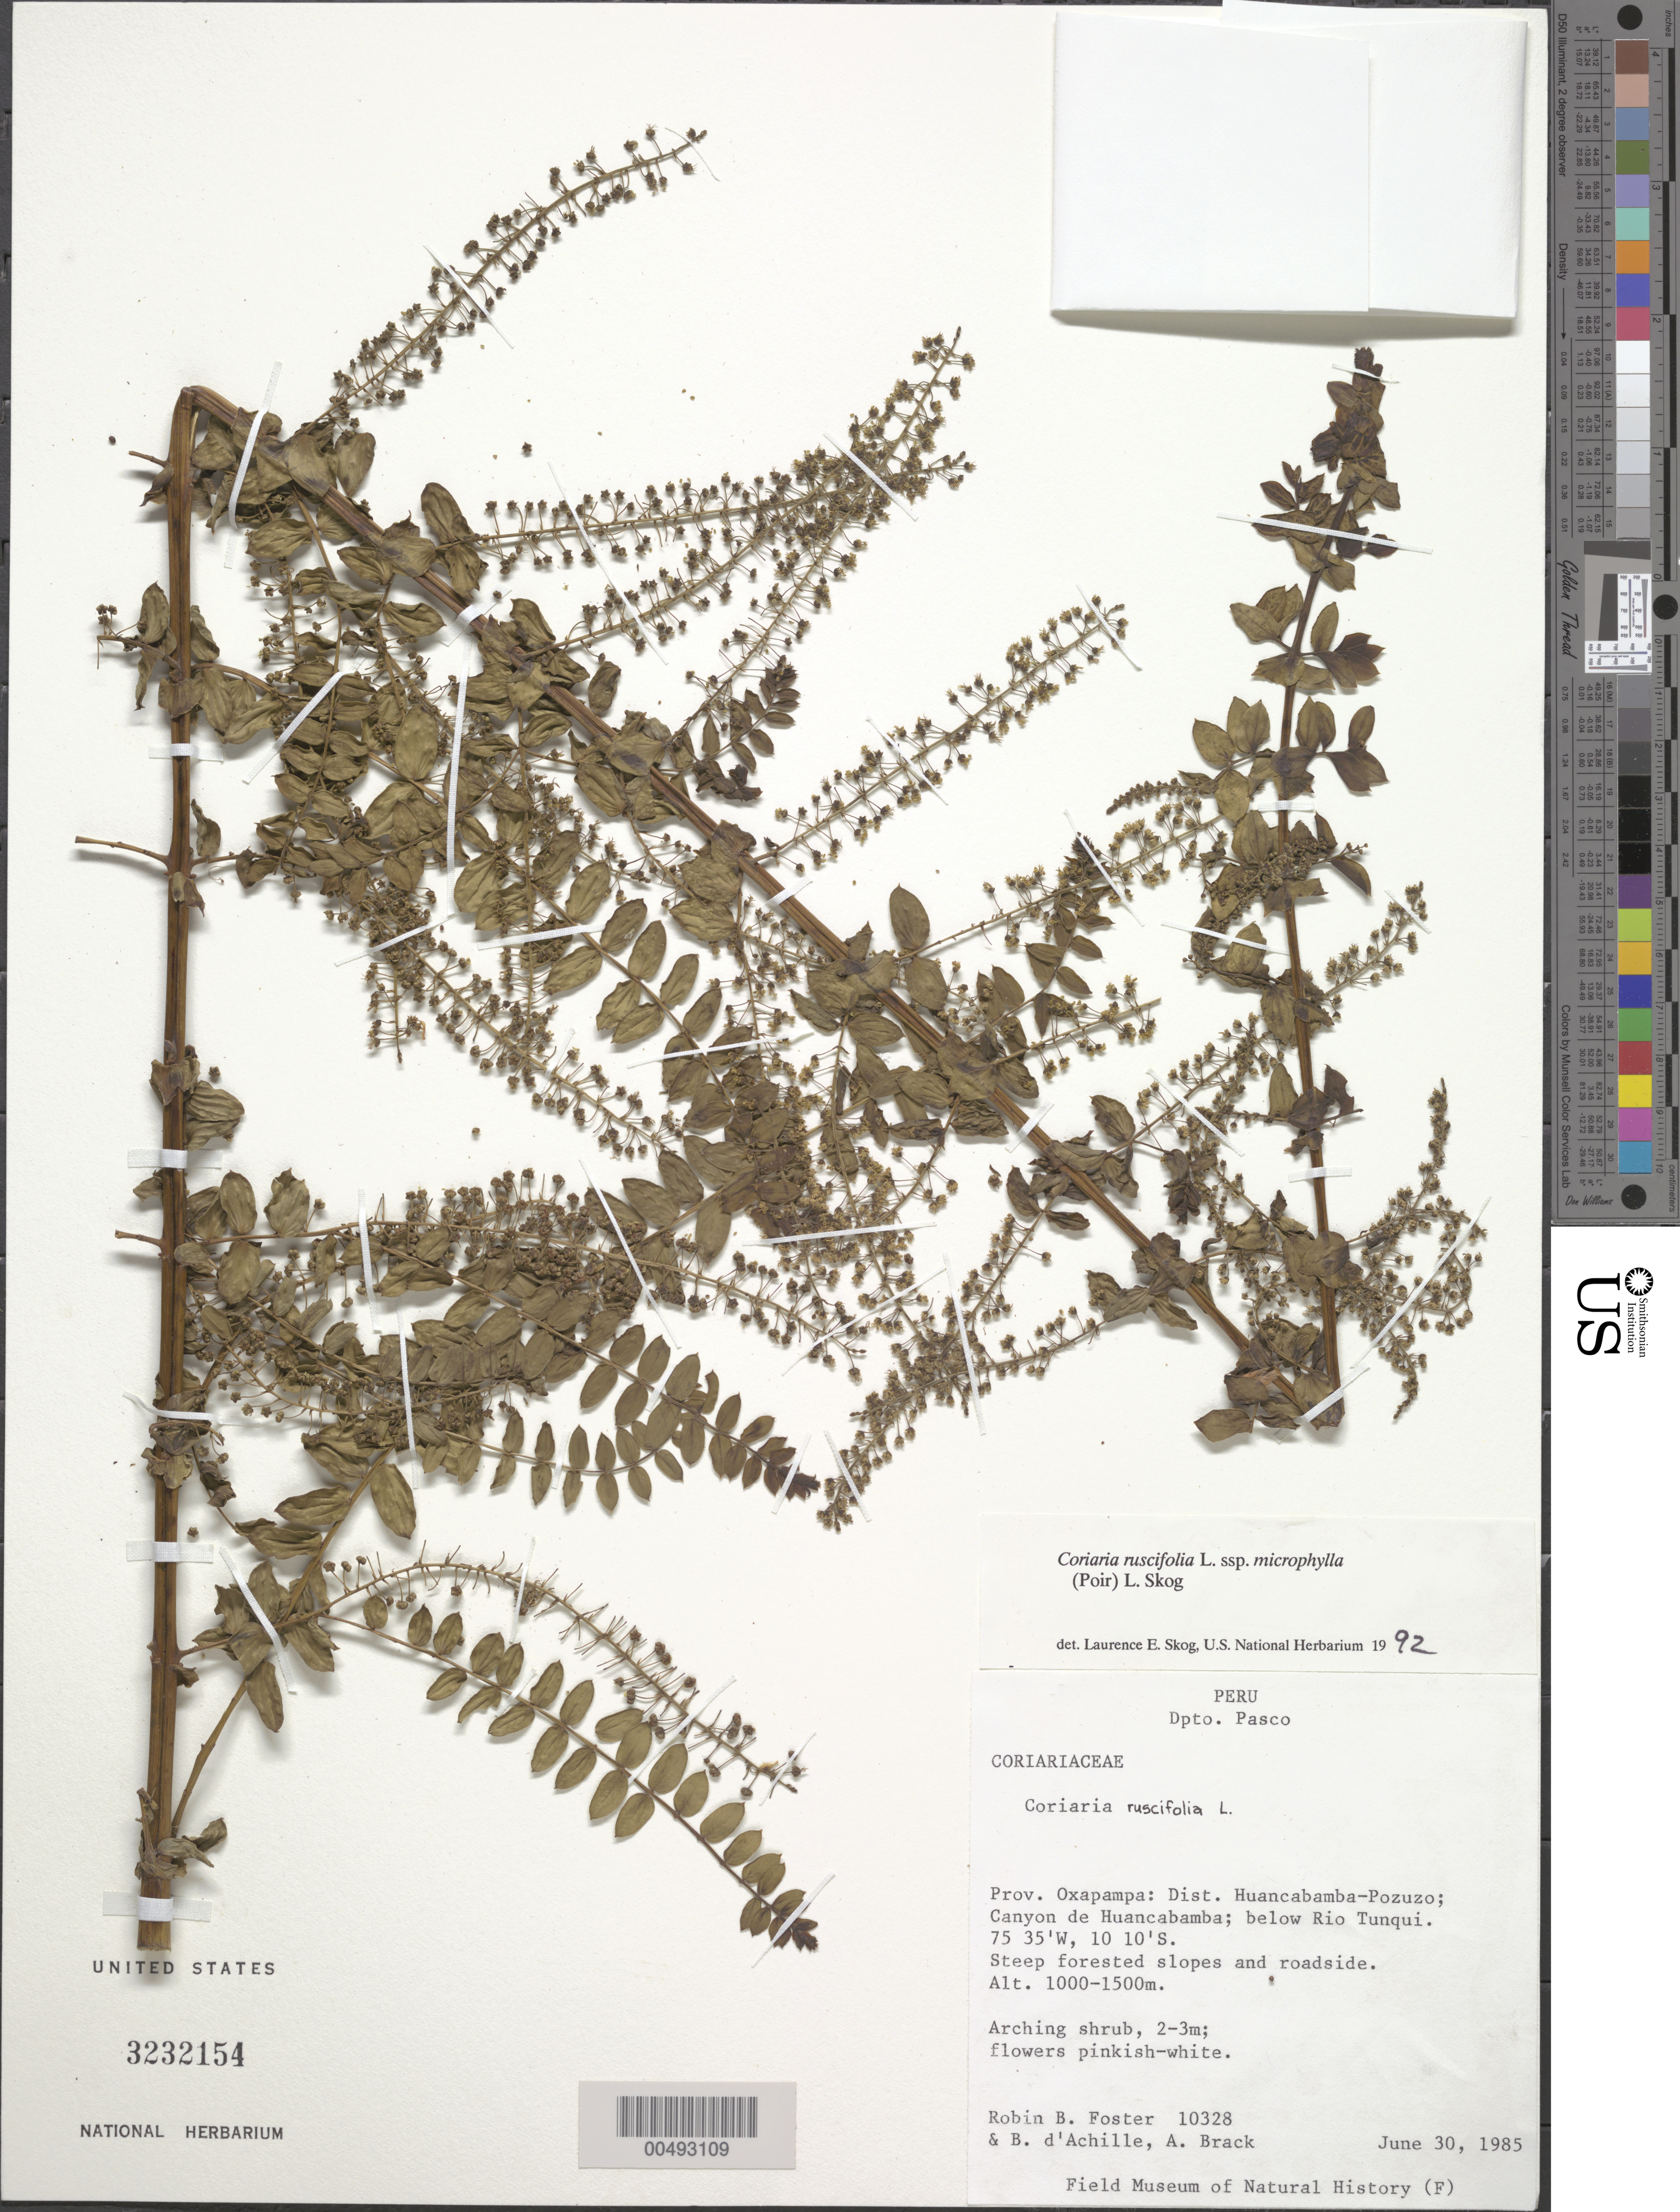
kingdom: Plantae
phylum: Tracheophyta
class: Magnoliopsida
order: Cucurbitales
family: Coriariaceae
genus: Coriaria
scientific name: Coriaria ruscifolia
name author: L.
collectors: R. B. Foster, B. De Archille & A. Brack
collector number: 10328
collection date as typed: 30 Jun 1985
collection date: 1985-06-30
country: Peru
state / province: Pasco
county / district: Oxapampa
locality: Huancabamba-pozuzo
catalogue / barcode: US 3232154